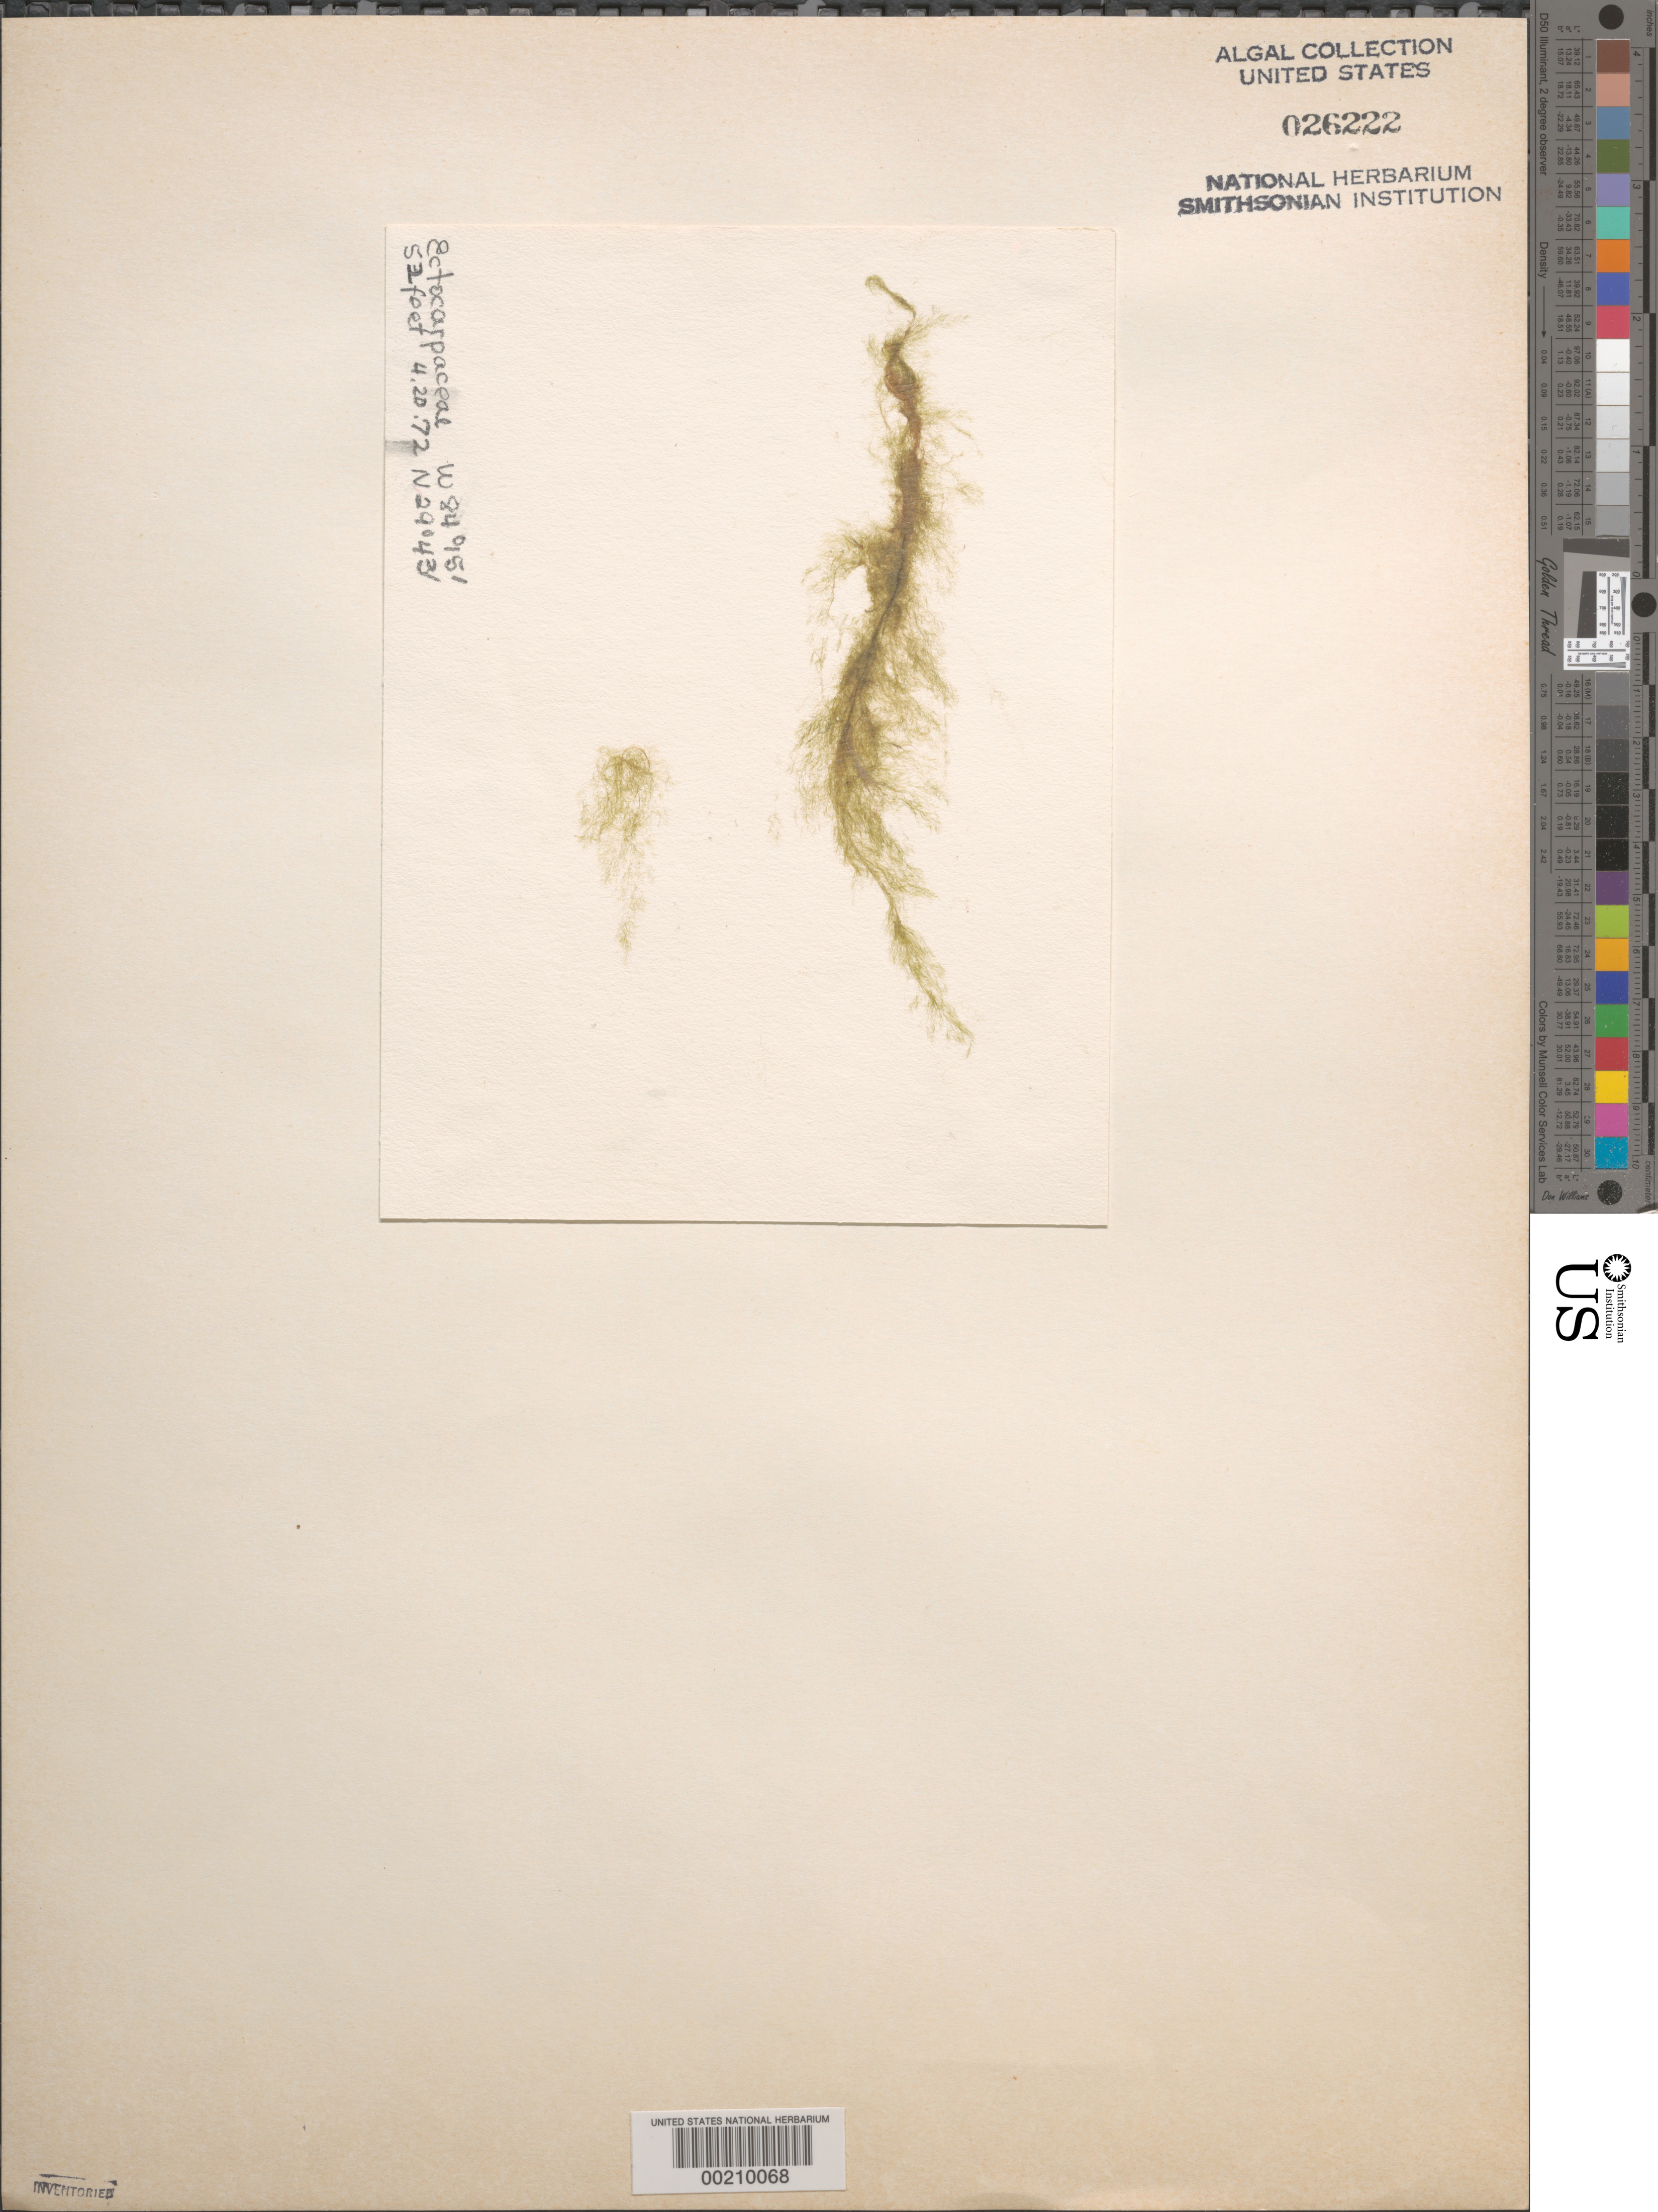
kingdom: Chromista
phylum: Ochrophyta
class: Phaeophyceae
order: Ectocarpales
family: Ectocarpaceae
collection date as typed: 20 Apr 1972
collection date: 1972-04-20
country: United States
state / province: Florida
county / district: Wakulla County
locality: Apalachee Bay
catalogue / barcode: US 26222